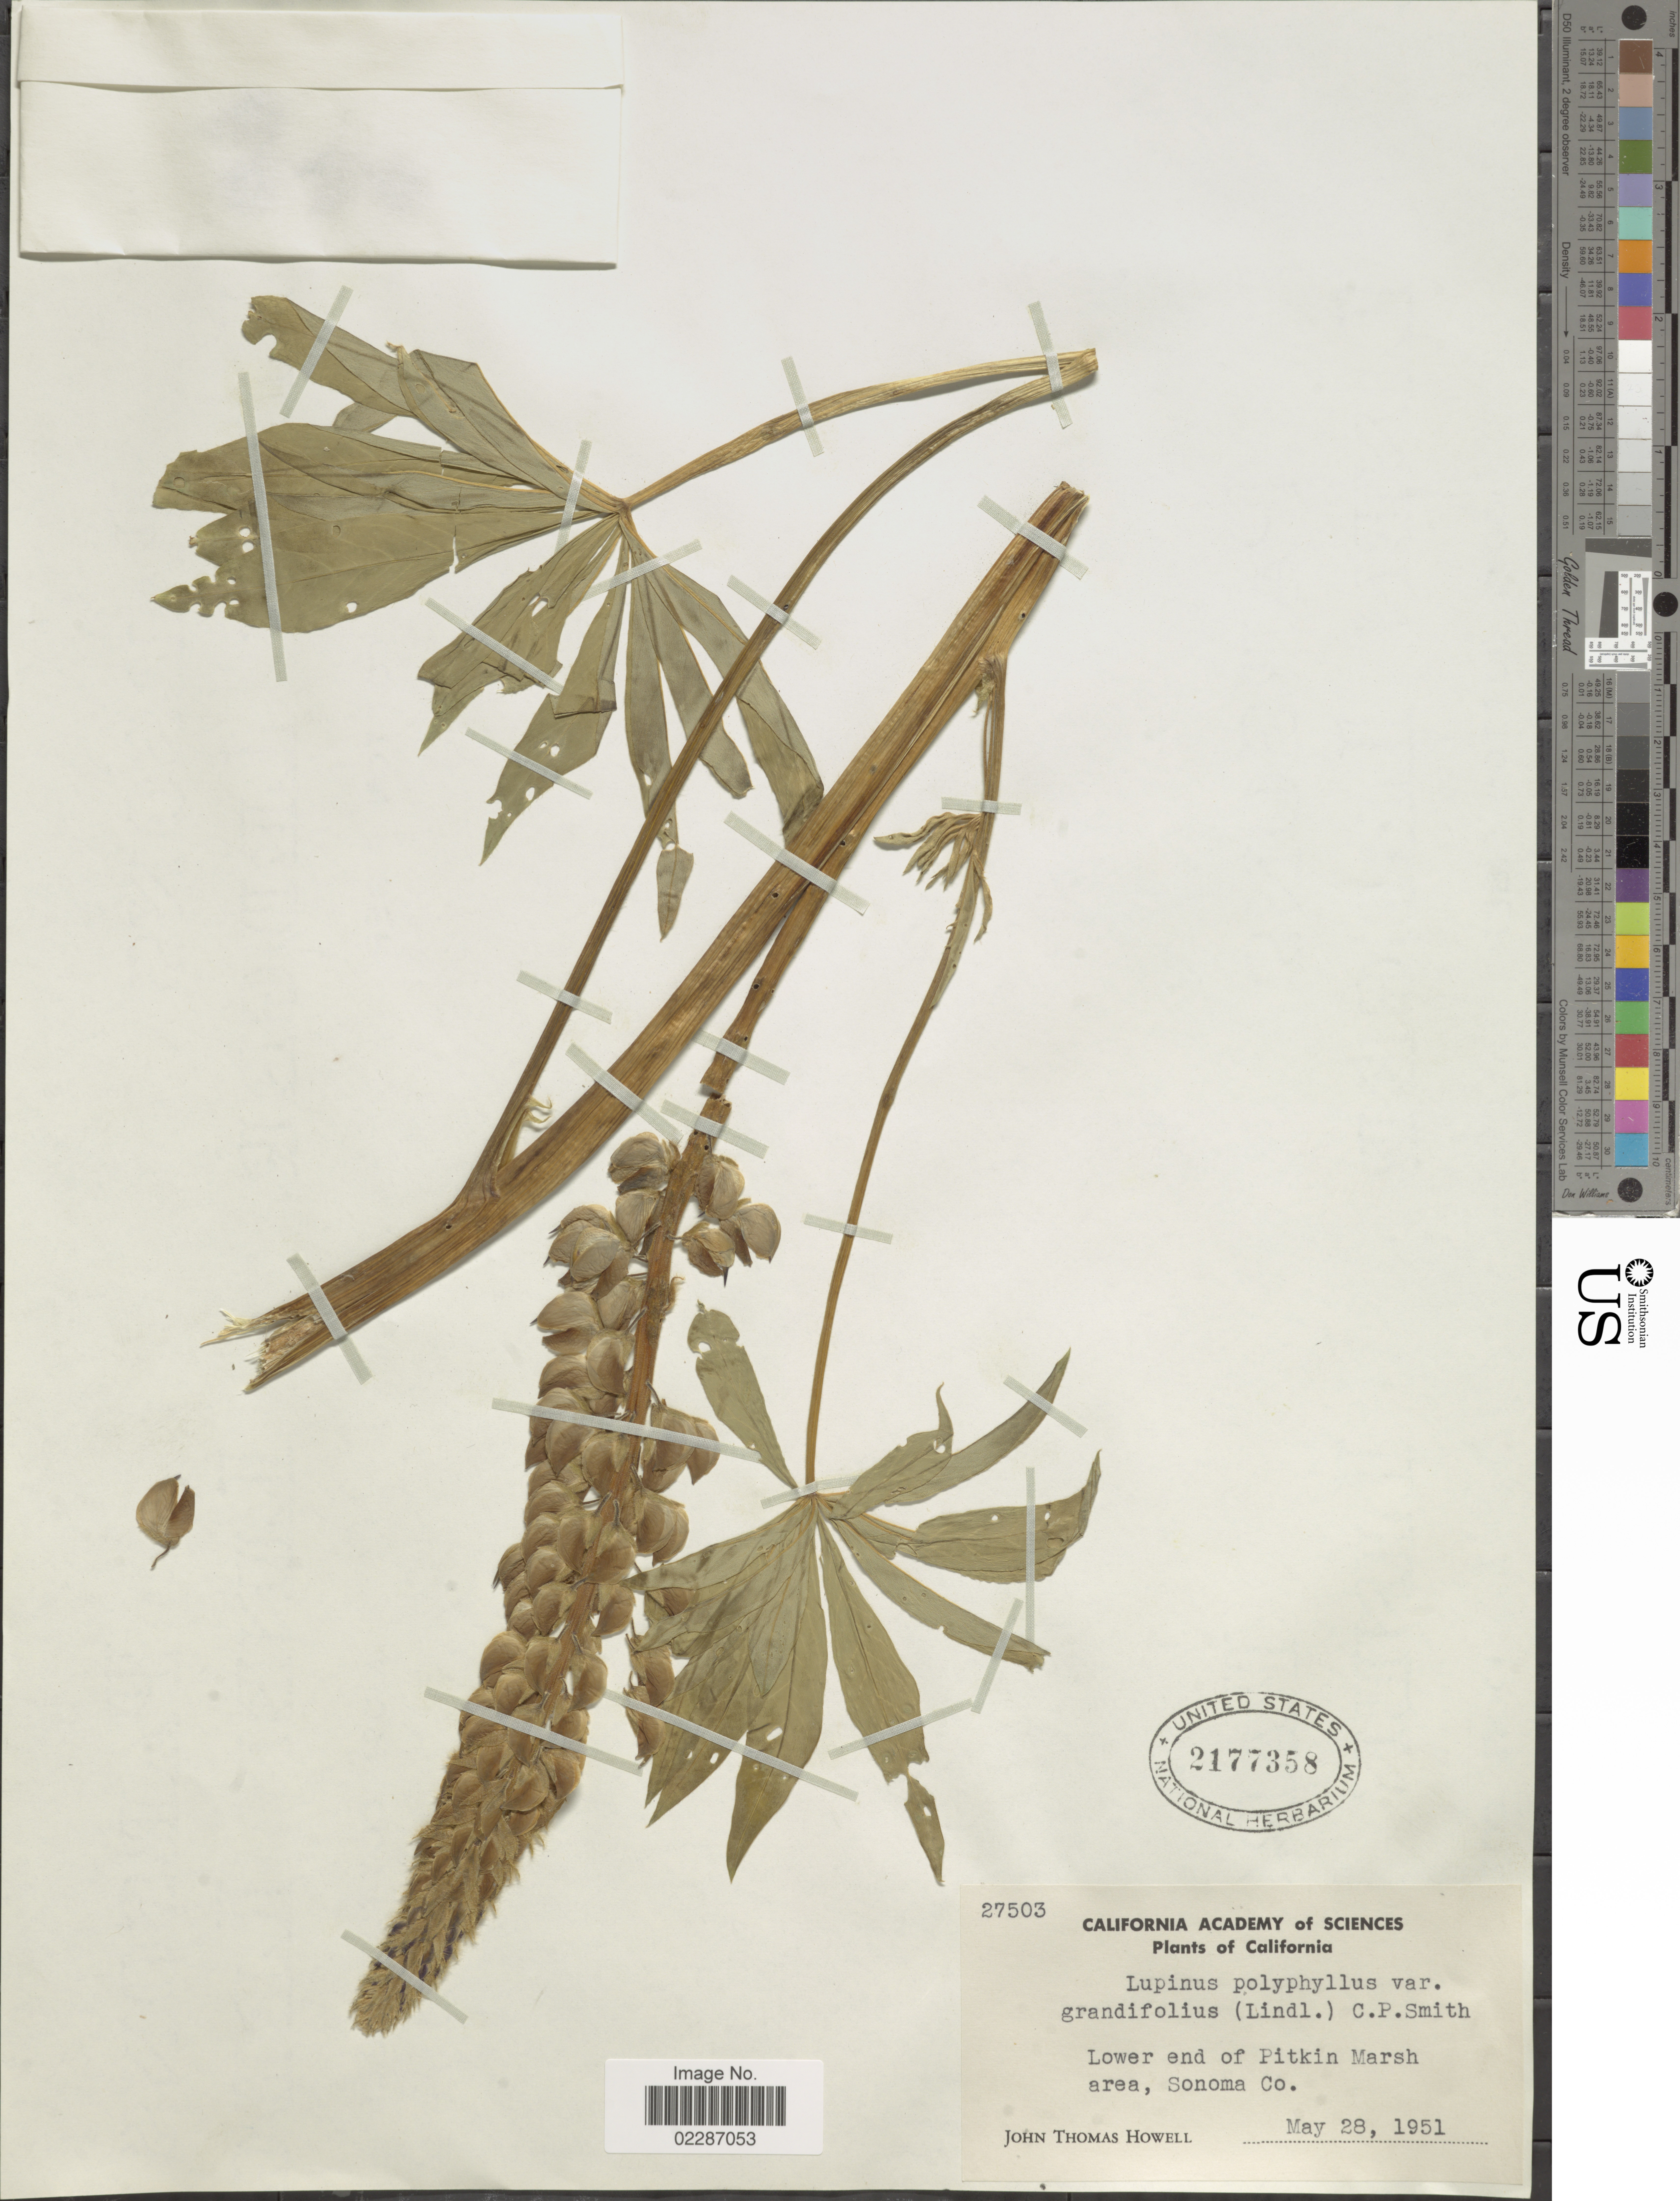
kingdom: Plantae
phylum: Tracheophyta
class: Magnoliopsida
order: Fabales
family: Fabaceae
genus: Lupinus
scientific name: Lupinus polyphyllus var. grandifolius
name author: (Lindl. ex J. Agardh) Torr. & A. Gray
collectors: J. T. Howell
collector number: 27503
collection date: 1951-05-28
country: United States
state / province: California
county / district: Sonoma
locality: Lower end of Pitkin Marsh area, Sonoma Co.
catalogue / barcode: US 2177358